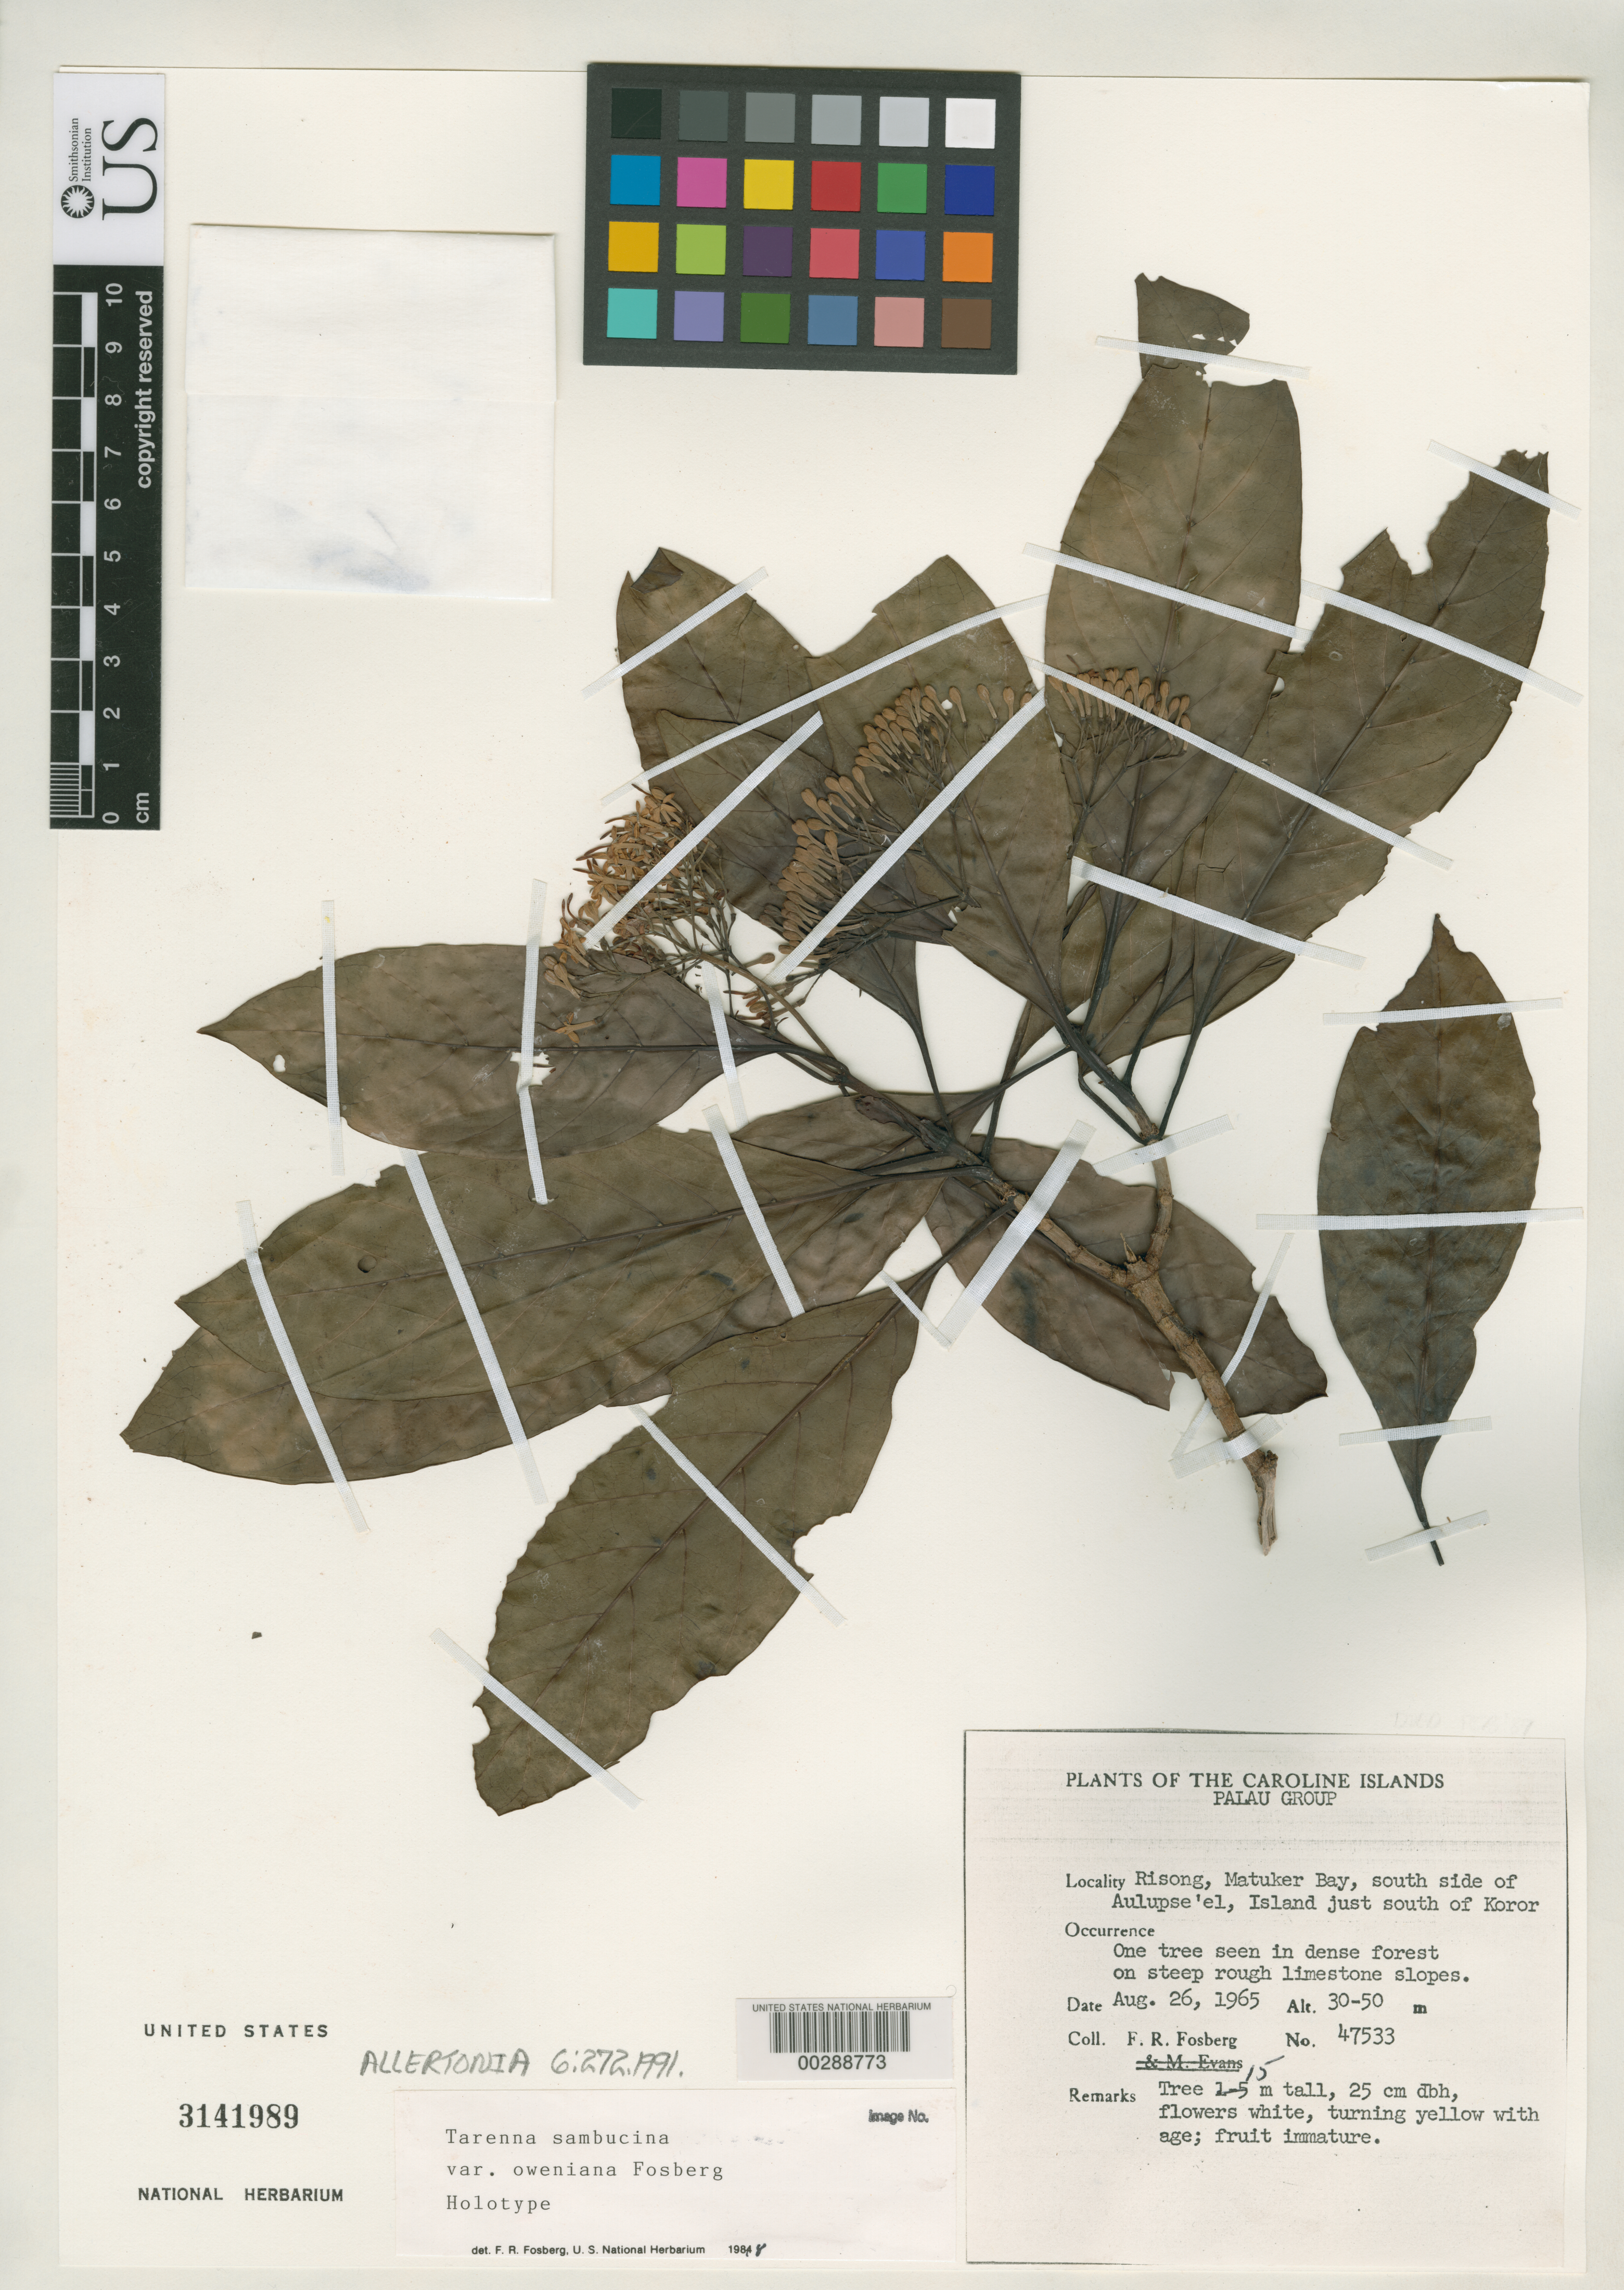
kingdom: Plantae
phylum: Tracheophyta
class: Magnoliopsida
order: Gentianales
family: Rubiaceae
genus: Tarenna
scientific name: Tarenna sambucina var. oweniana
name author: Fosberg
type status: Holotype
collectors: F. R. Fosberg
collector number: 47533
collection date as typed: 26 Aug 1965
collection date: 1965-08-26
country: Palau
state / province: Koror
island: Ulebsechel [Aulupse'el]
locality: Risong, Matuker Bay, S side of island just S of Koror.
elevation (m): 30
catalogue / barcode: US 3141989